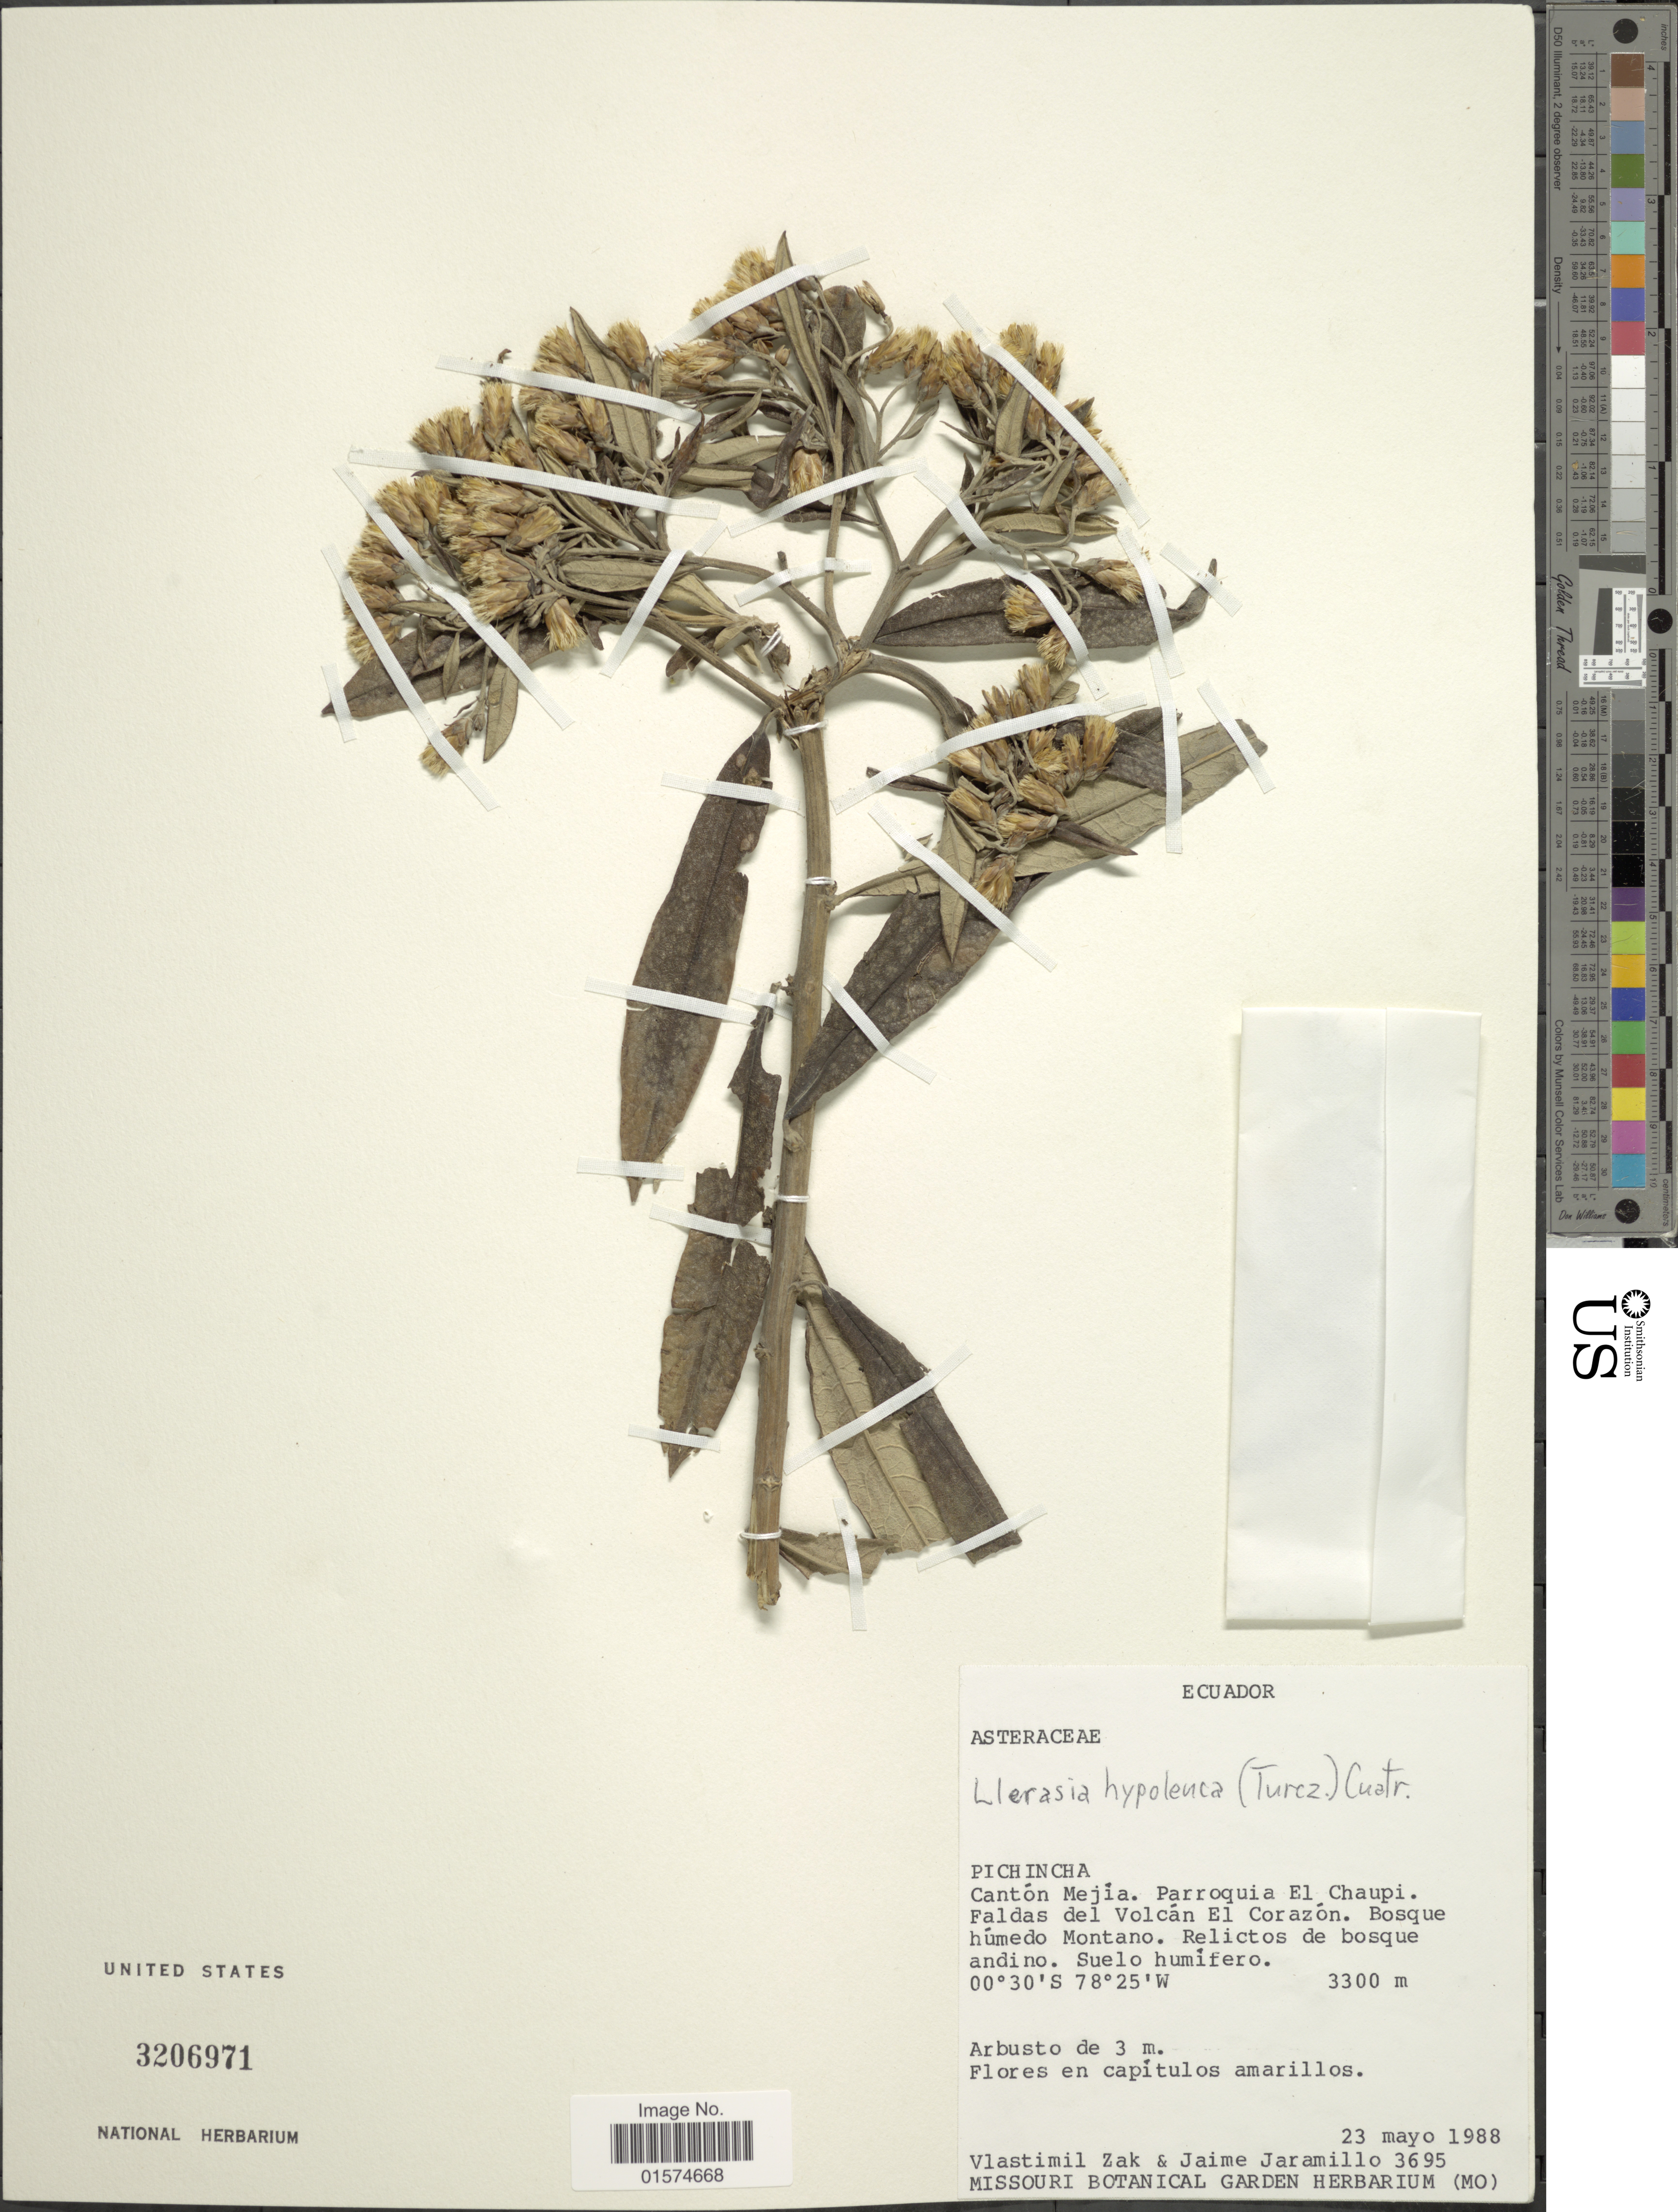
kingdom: Plantae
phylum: Tracheophyta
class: Magnoliopsida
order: Asterales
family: Asteraceae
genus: Llerasia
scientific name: Llerasia hypoleuca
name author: (Turcz.) Cuatrec.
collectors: V. Zak & J. Jaramillo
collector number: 3695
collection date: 1988-05-23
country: Ecuador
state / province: Pichincha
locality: Cantón Mejía. Parroquia El Chaupi. Faldas del Volcán El Corazón. Bosque húmedo Montano. Relictos de bosque andino. Suelo humífero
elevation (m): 3300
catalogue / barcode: US 3206971